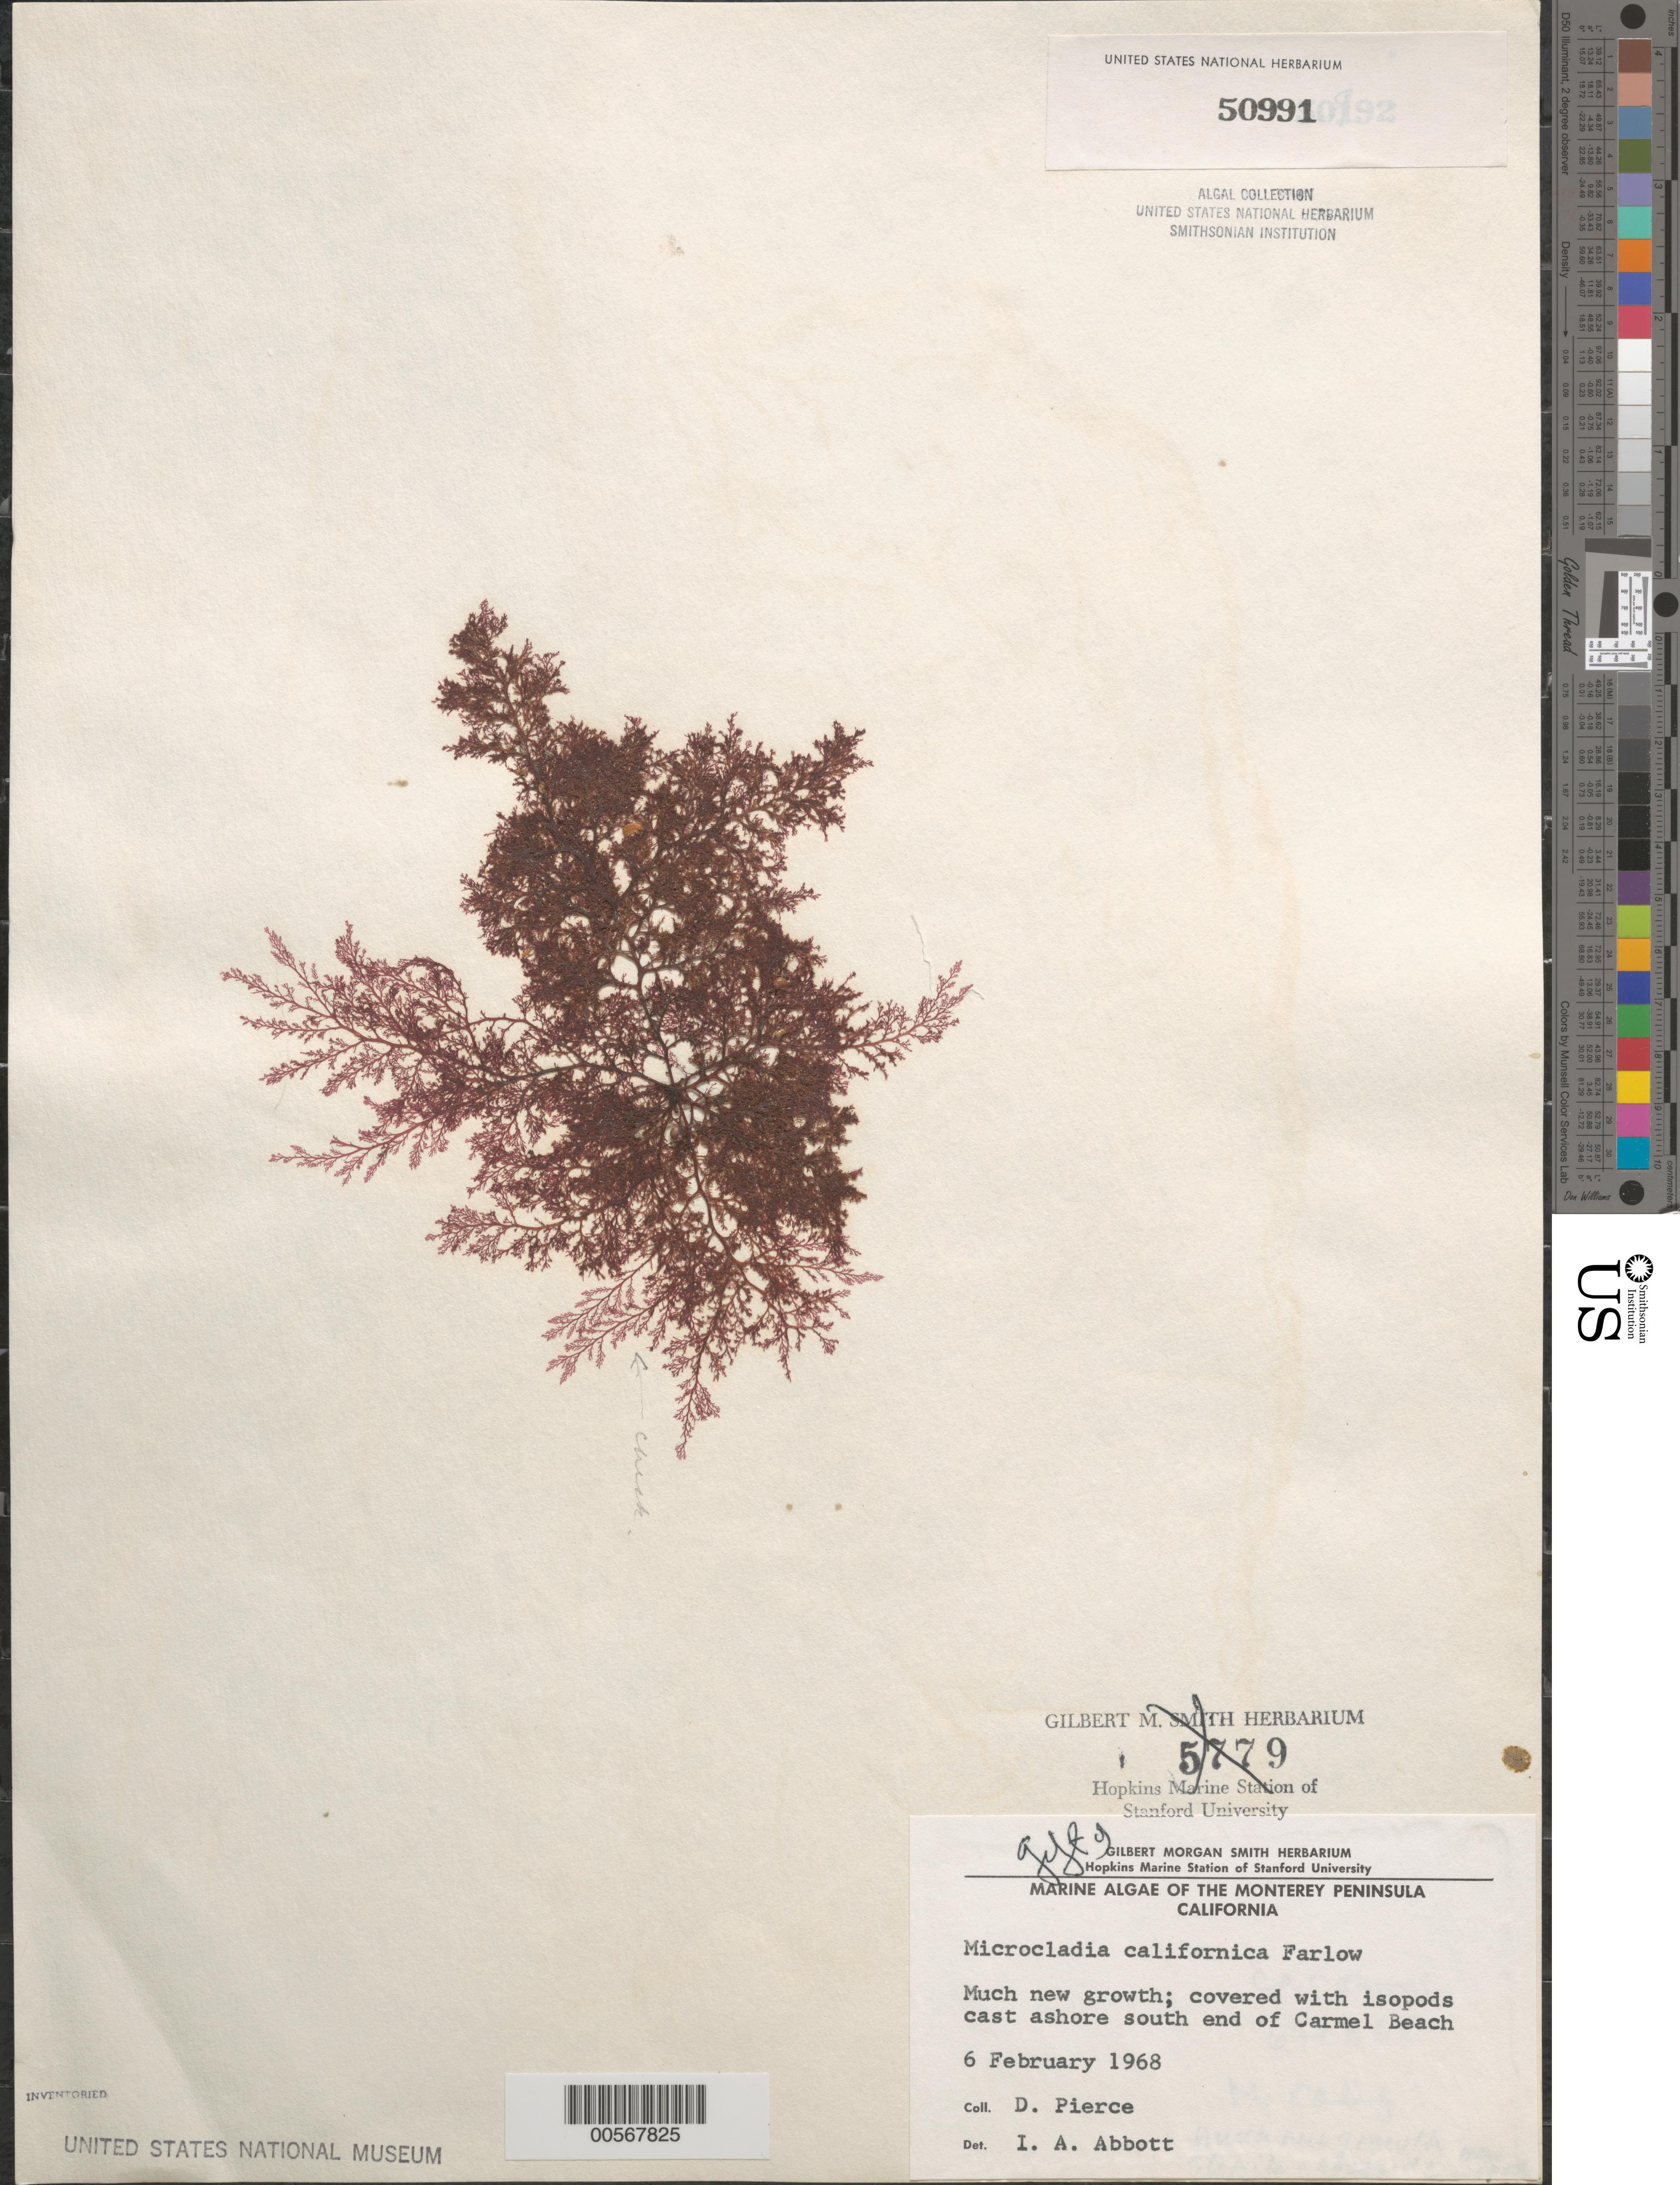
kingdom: Plantae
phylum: Rhodophyta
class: Florideophyceae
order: Ceramiales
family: Ceramiaceae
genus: Campylaephora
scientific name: Campylaephora californica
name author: (Farl.) T.O. Cho in T.O. Cho et al.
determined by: Algae name updating Project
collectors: D. Pierce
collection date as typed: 06 Feb 1968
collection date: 1968-02-06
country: United States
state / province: California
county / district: Monterey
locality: Carmel Beach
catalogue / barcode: US 50991